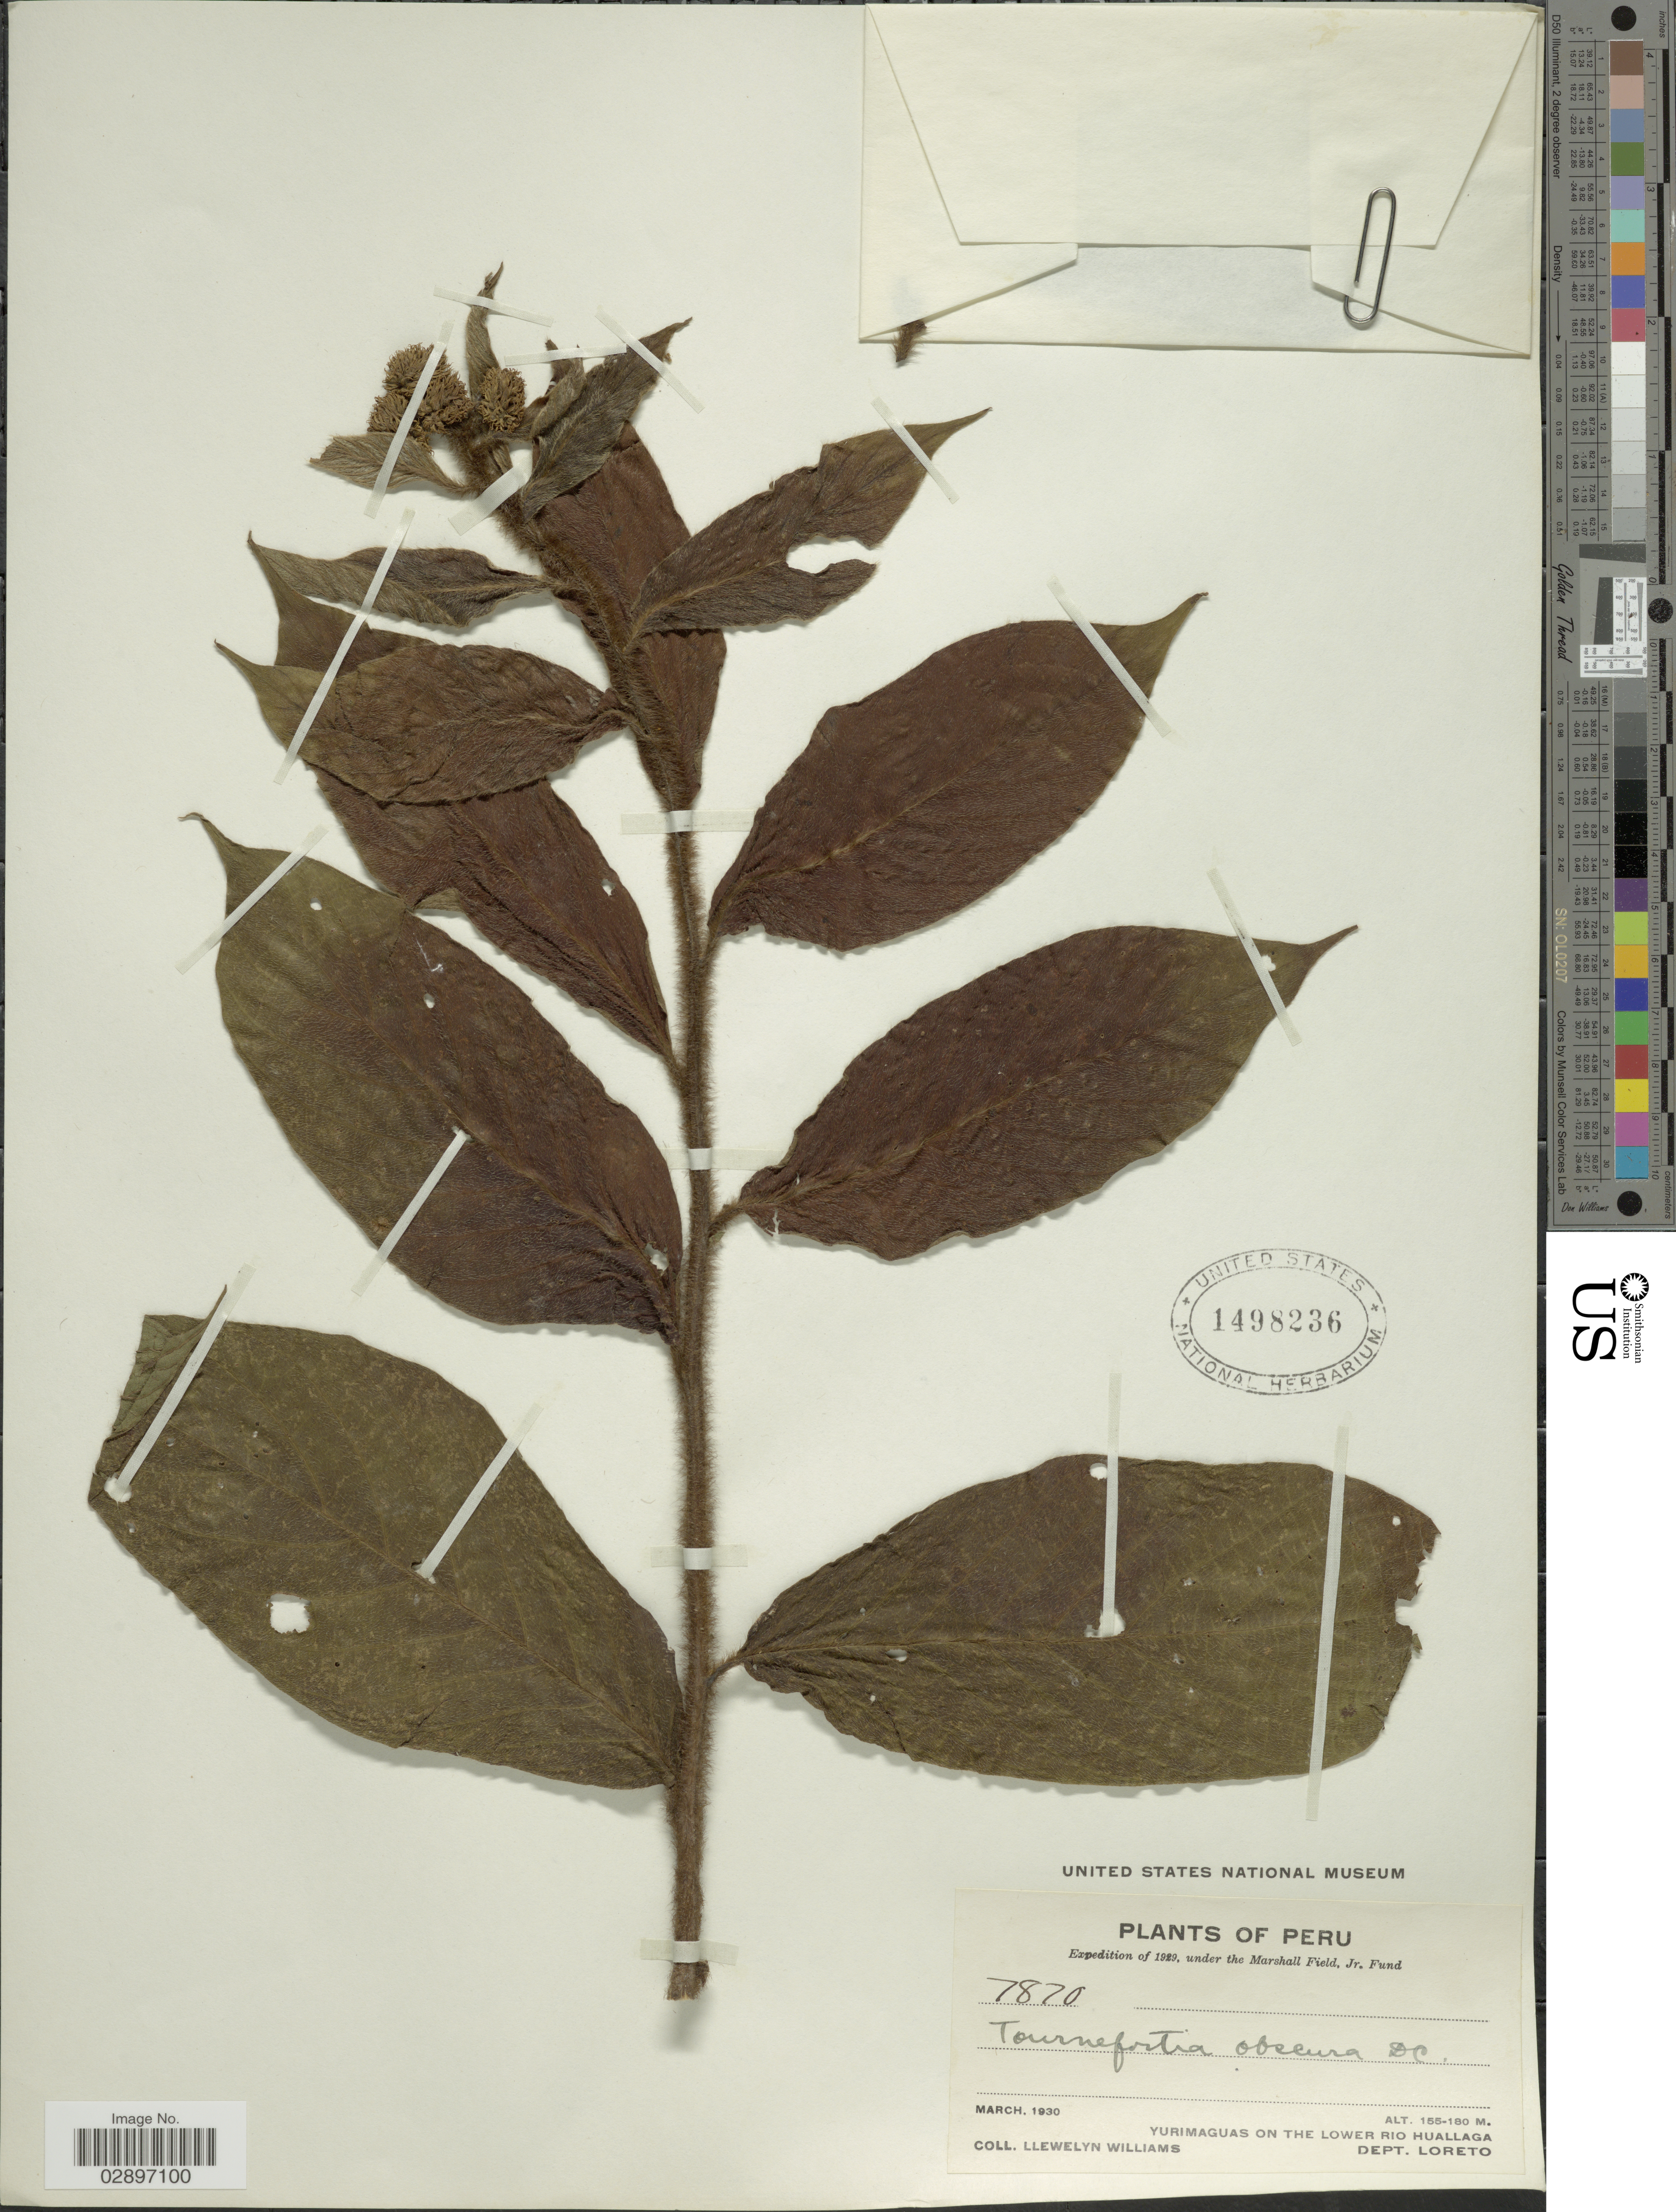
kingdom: Plantae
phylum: Tracheophyta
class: Magnoliopsida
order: Boraginales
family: Heliotropiaceae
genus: Tournefortia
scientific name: Tournefortia cuspidata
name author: Kunth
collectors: Ll. Williams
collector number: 7870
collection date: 1930-03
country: Peru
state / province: Loreto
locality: Yurimaguas on the Lower Rio Huallaga. Dept. Loreto.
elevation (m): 155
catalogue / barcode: US 1498236